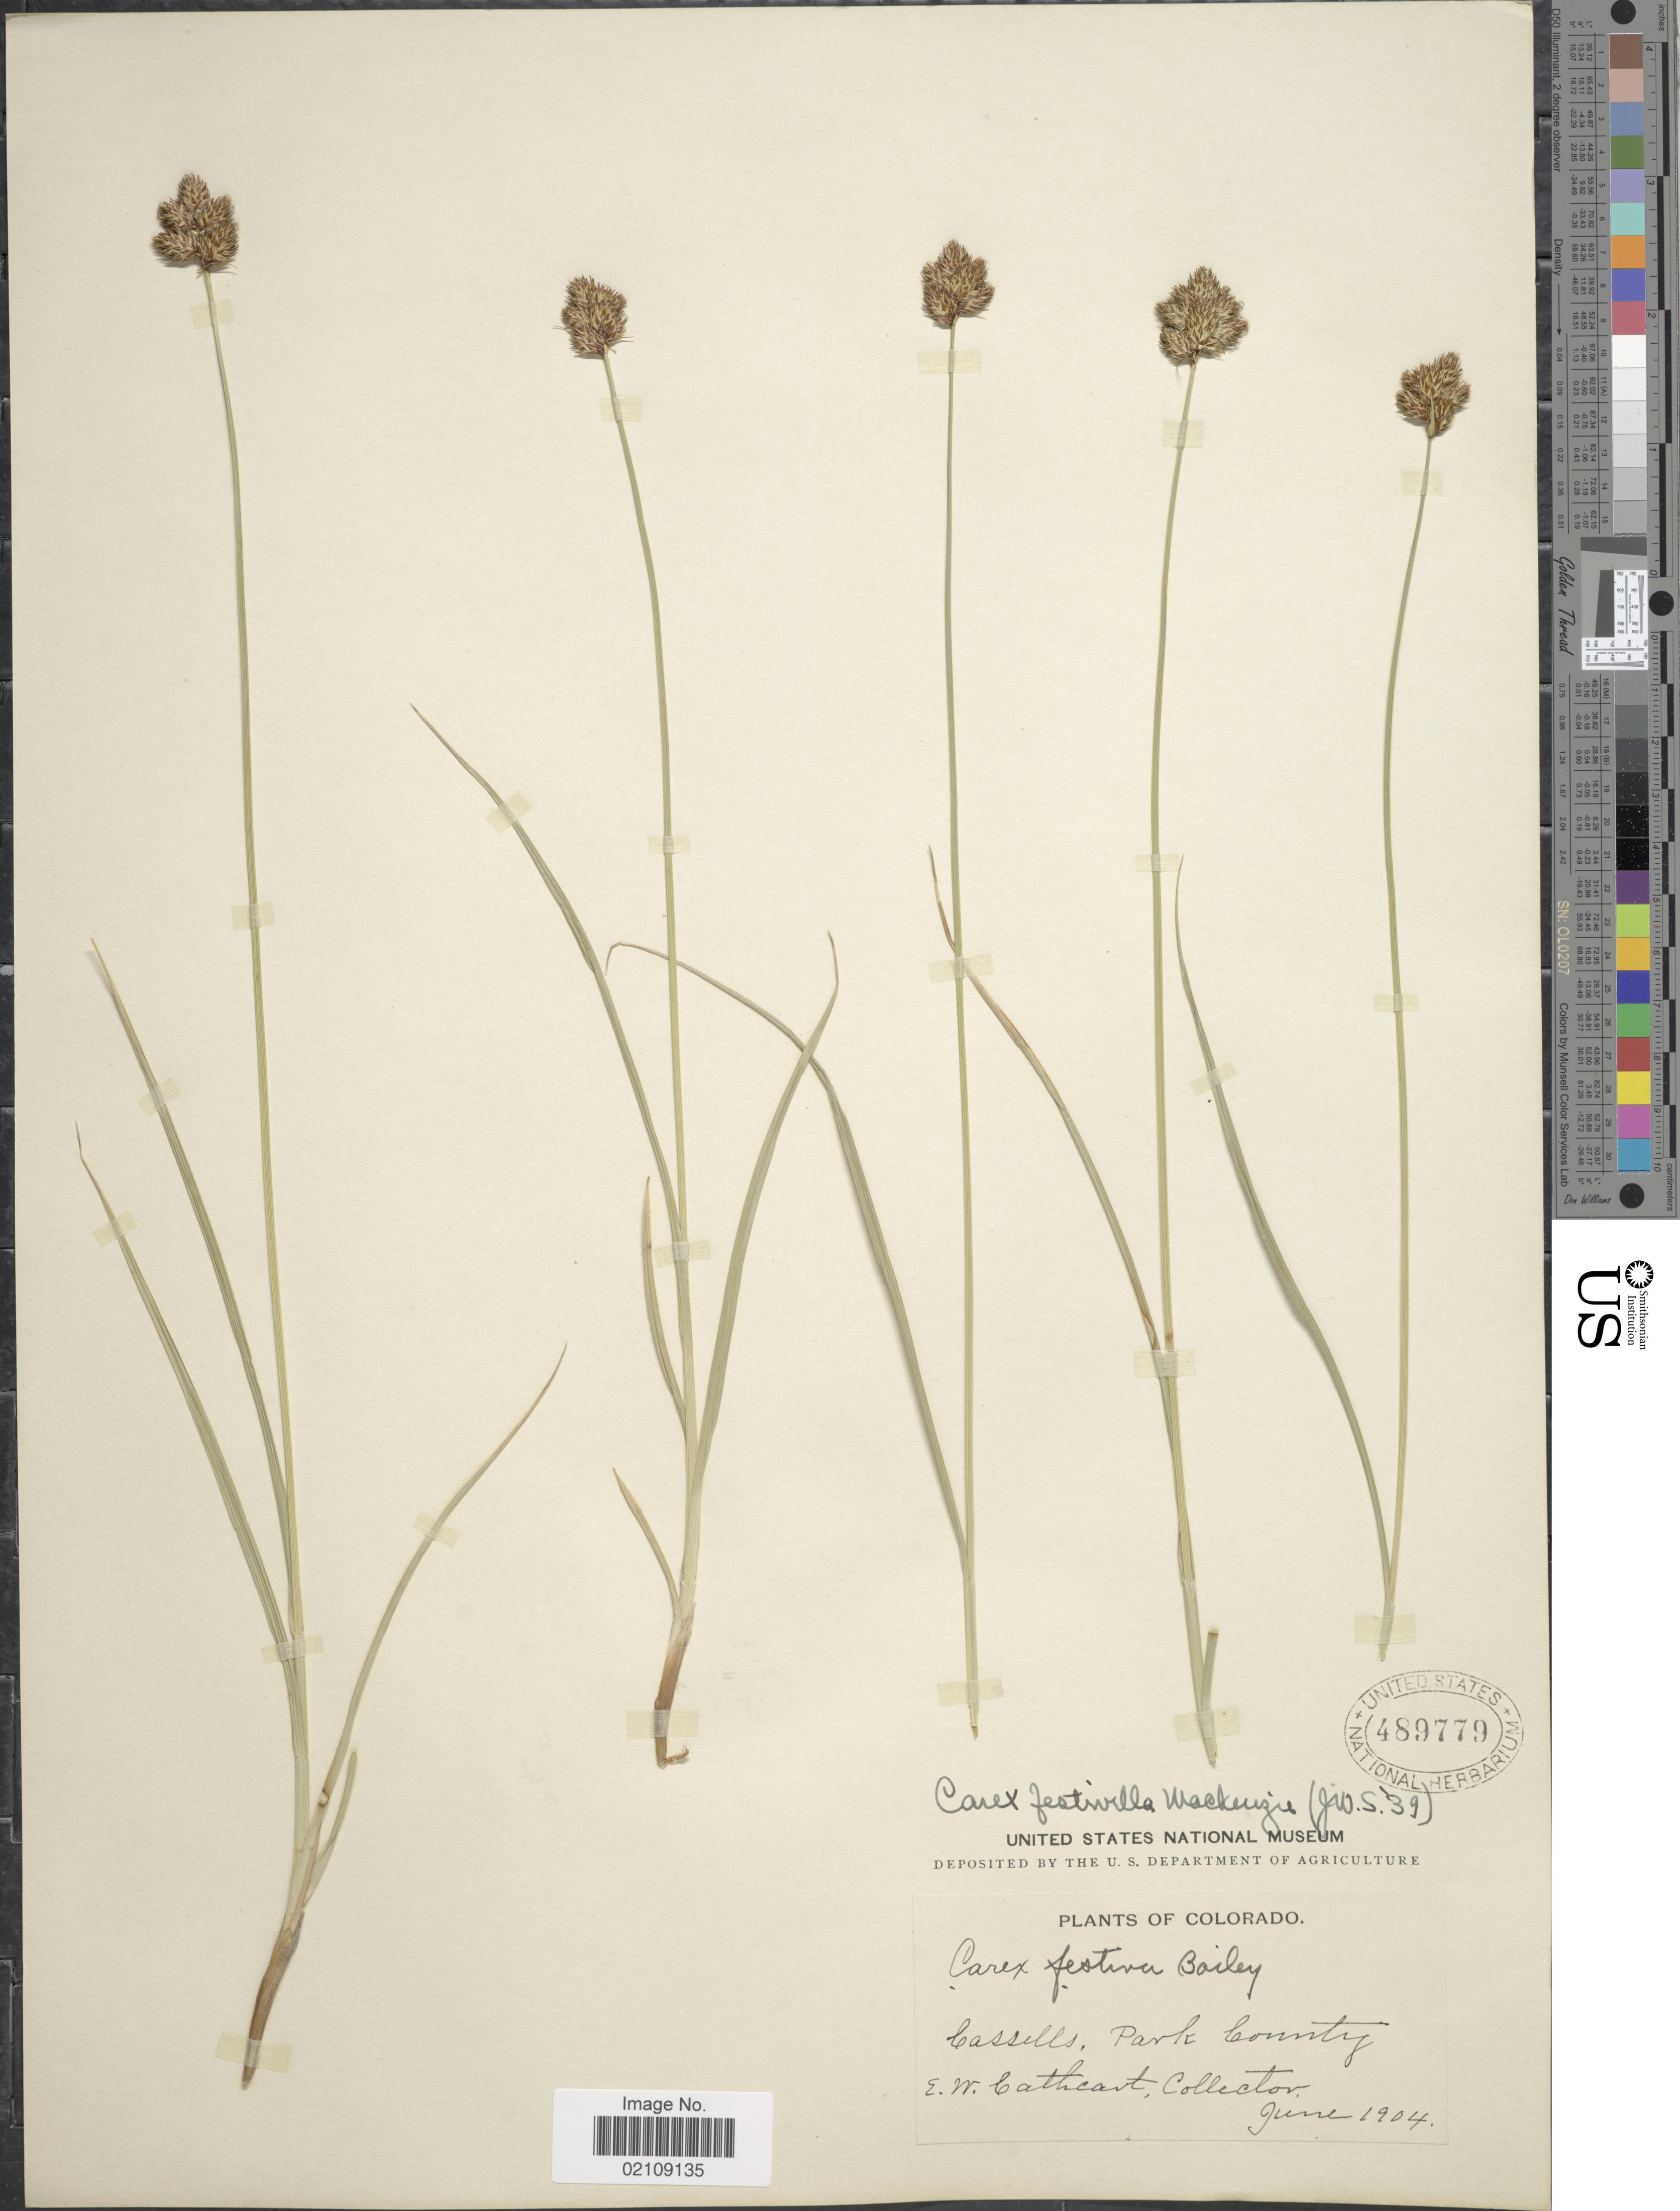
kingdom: Plantae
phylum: Tracheophyta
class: Liliopsida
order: Poales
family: Cyperaceae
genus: Carex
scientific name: Carex microptera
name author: Mack.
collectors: E. Cathcart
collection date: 1904-06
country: United States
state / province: Colorado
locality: Cassells, Park County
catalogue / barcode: US 489779